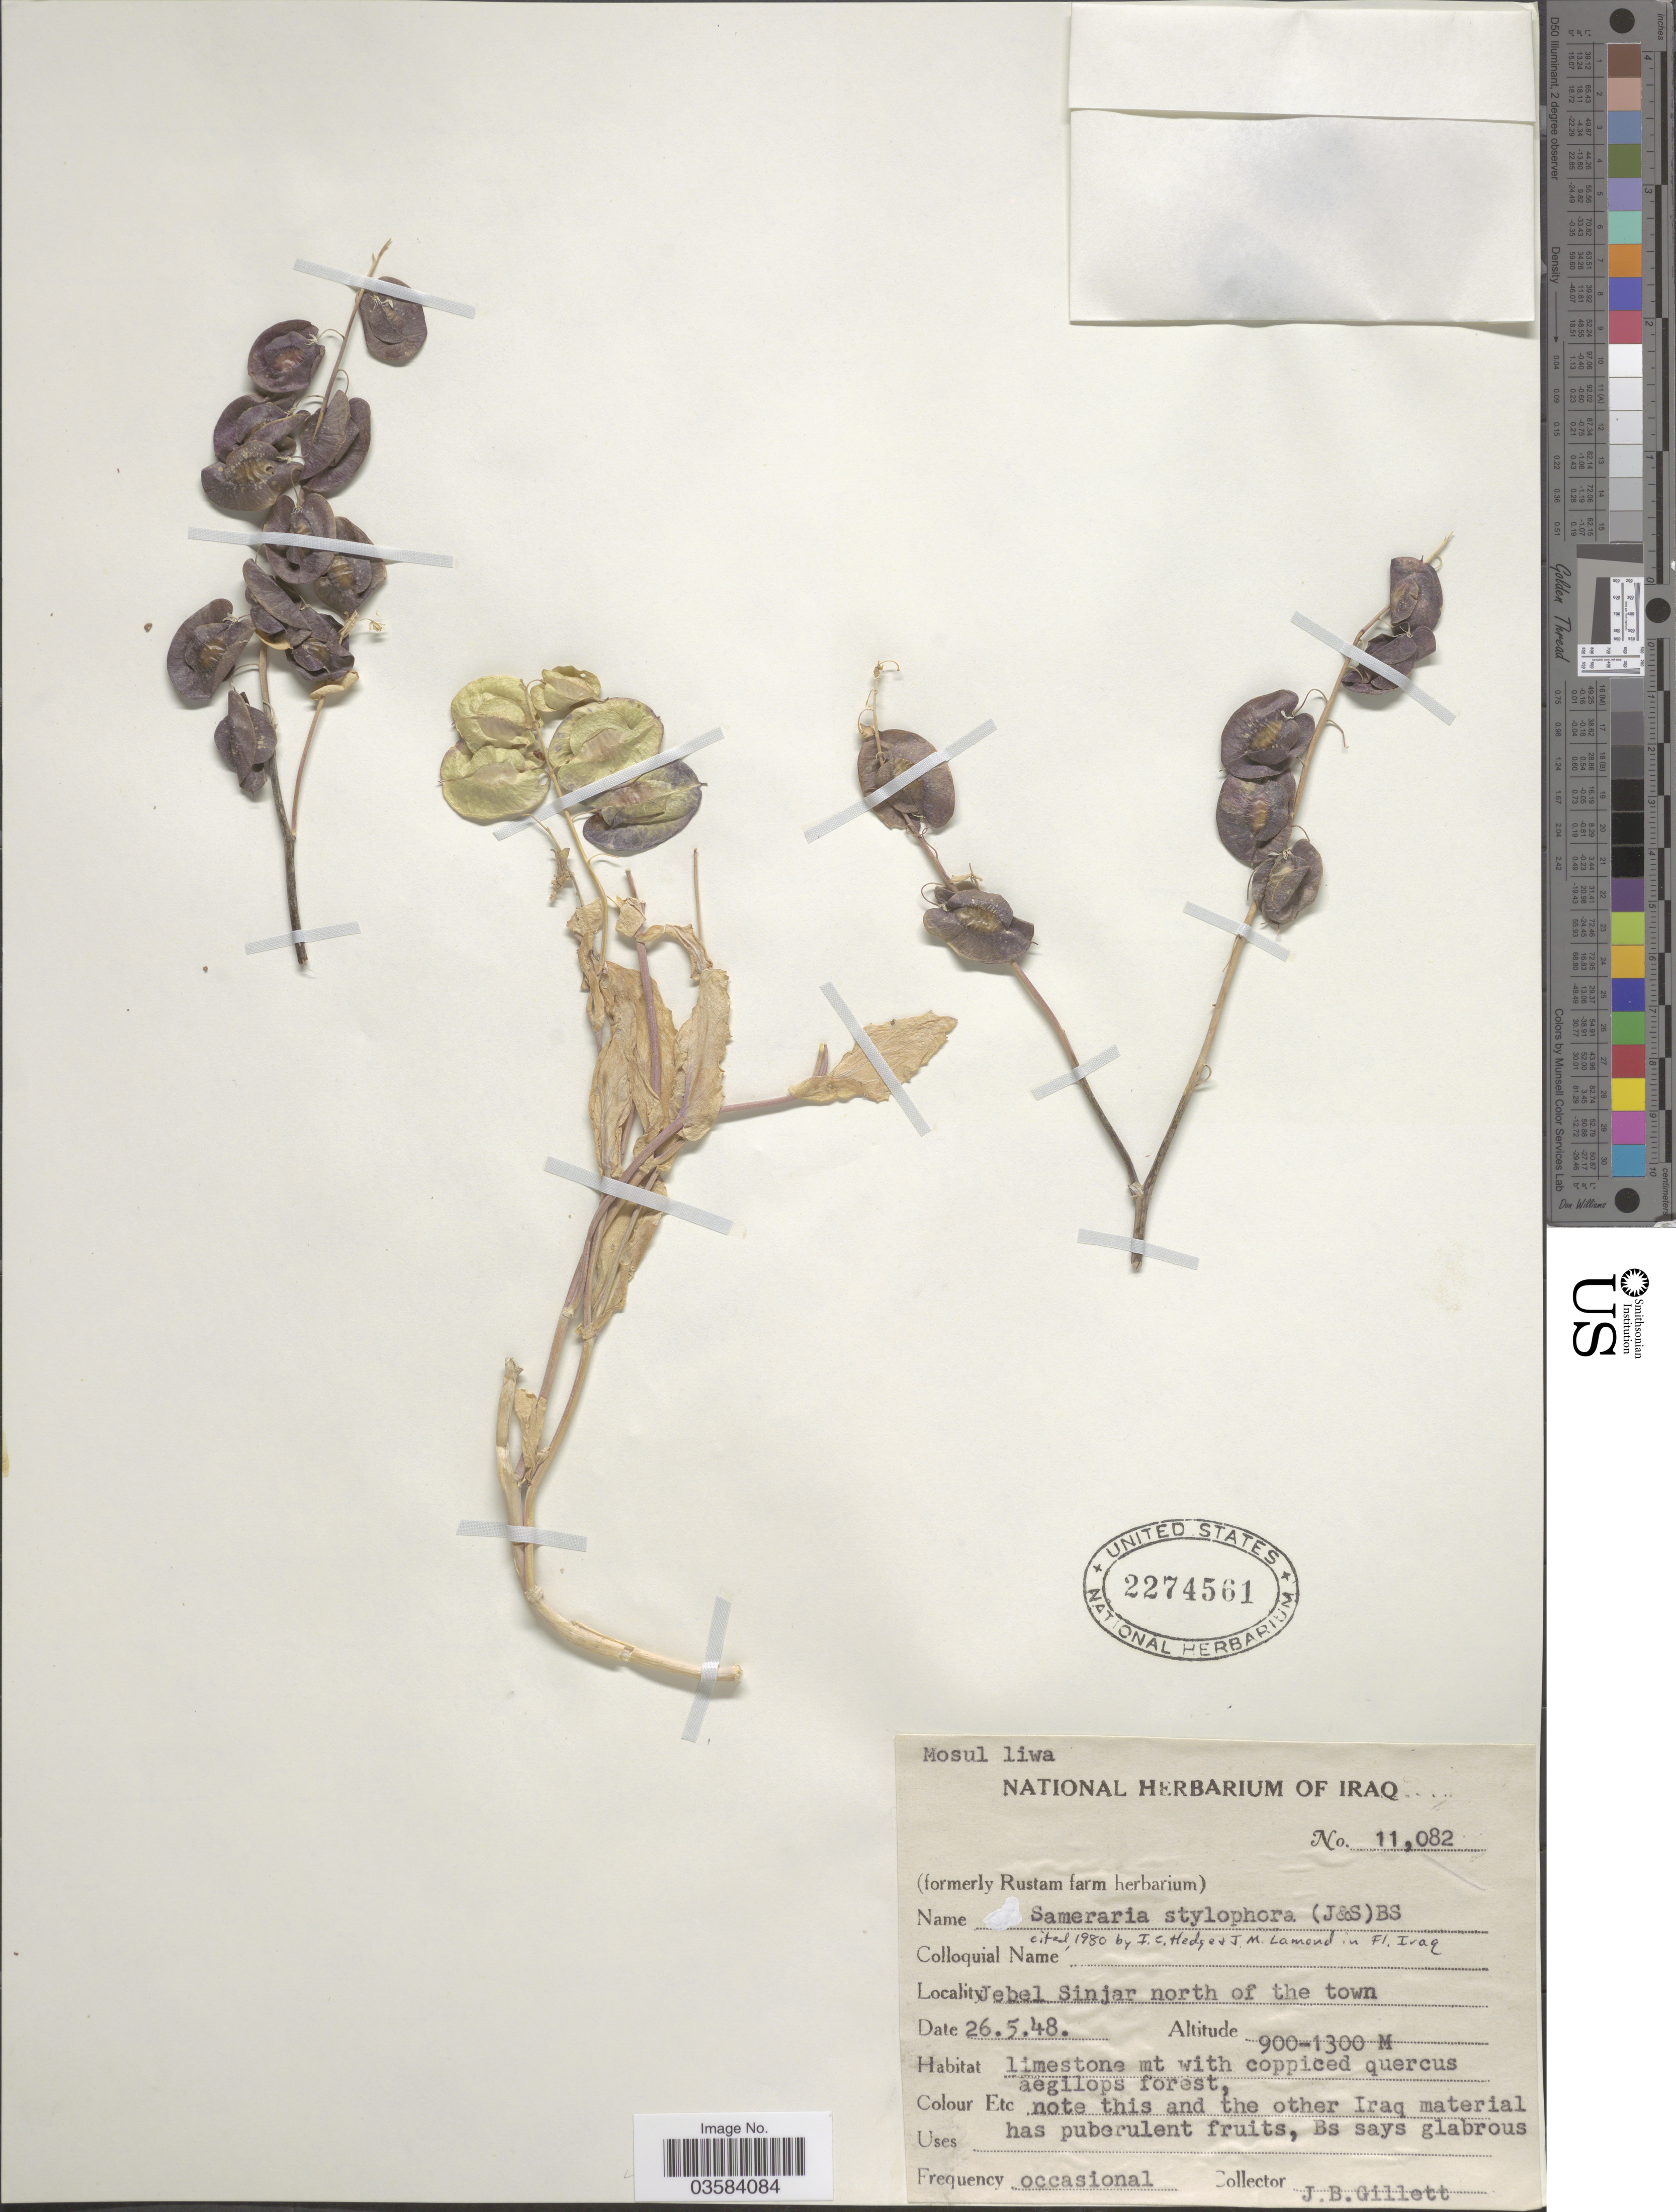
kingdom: Plantae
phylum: Tracheophyta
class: Magnoliopsida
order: Brassicales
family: Brassicaceae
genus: Sameraria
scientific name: Sameraria stylophora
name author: Boiss.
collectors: J. B. Gillett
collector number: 11082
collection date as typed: Transcribed d/m/y: 26/5/48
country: Iraq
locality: Mosul liwa. Jebel Sinjar north of the town.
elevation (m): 900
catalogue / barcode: US 2274561